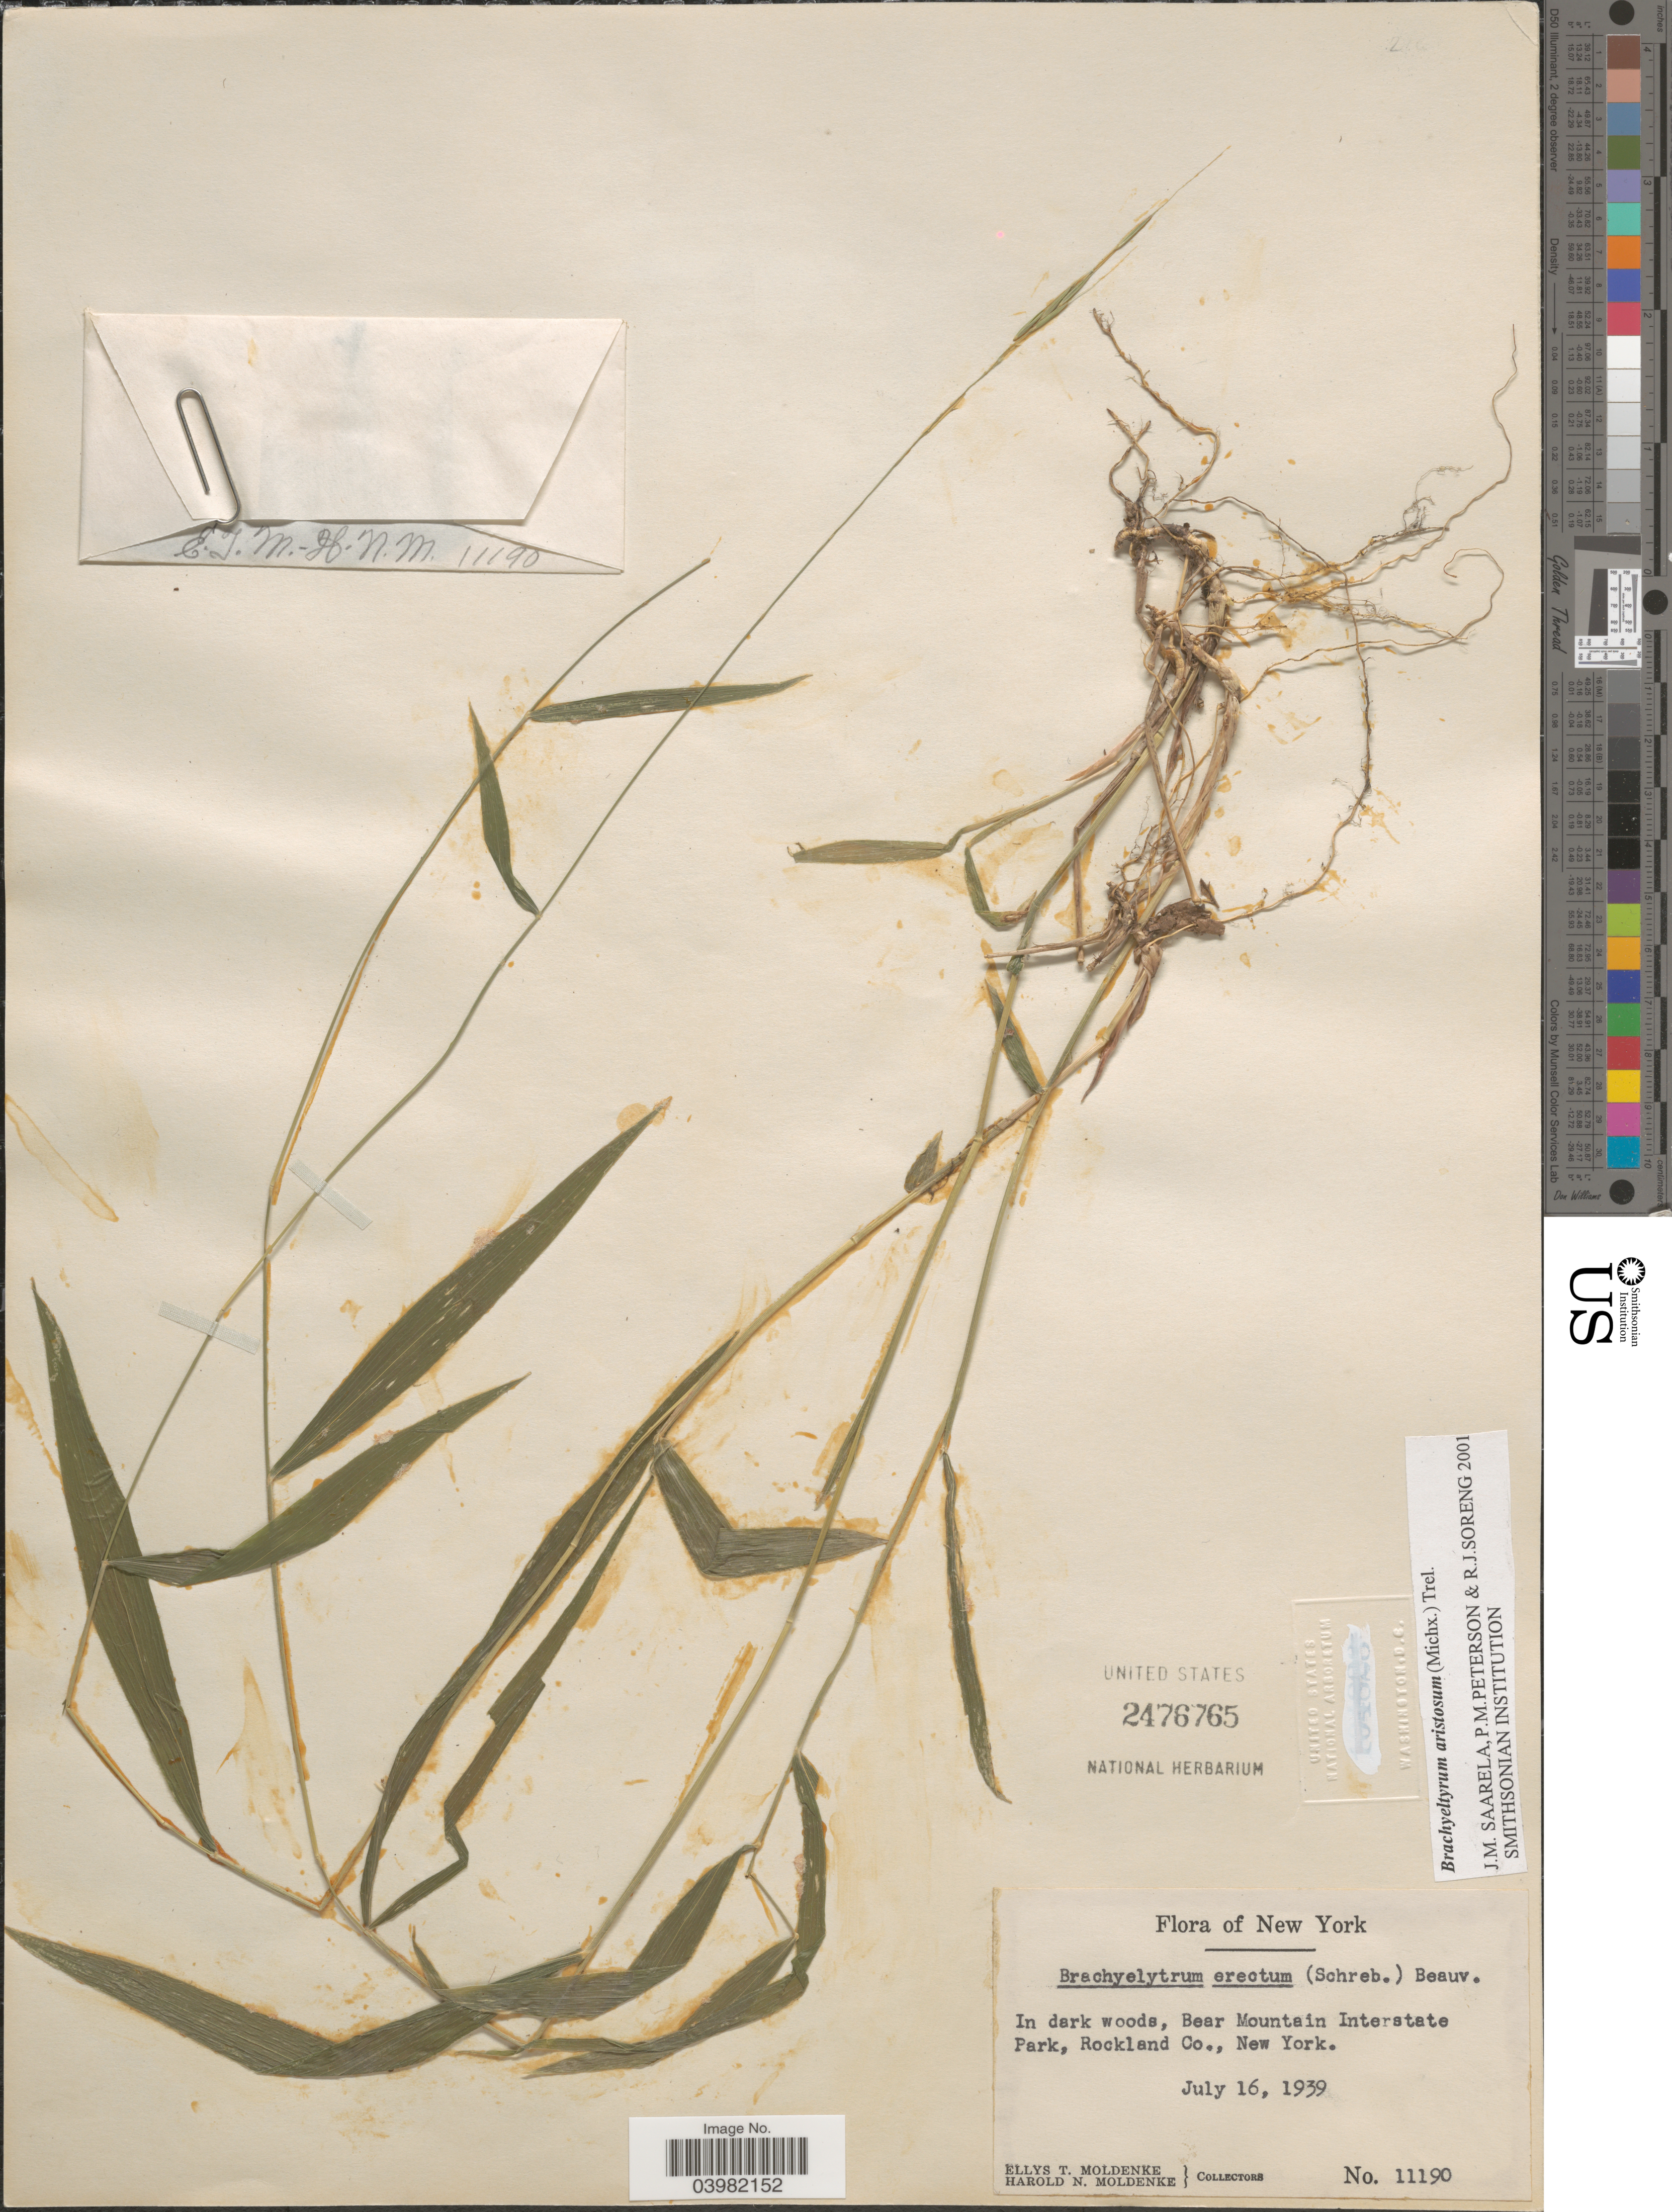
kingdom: Plantae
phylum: Tracheophyta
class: Liliopsida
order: Poales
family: Poaceae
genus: Brachyelytrum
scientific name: Brachyelytrum aristosum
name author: (Michx.) P. Beauv. ex Trel.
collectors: E. Moldenke & H. N. Moldenke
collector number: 11190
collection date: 1939-07-16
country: United States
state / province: New York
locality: Bear Mountain Interstate Park, Rockland Co.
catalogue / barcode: US 2476765